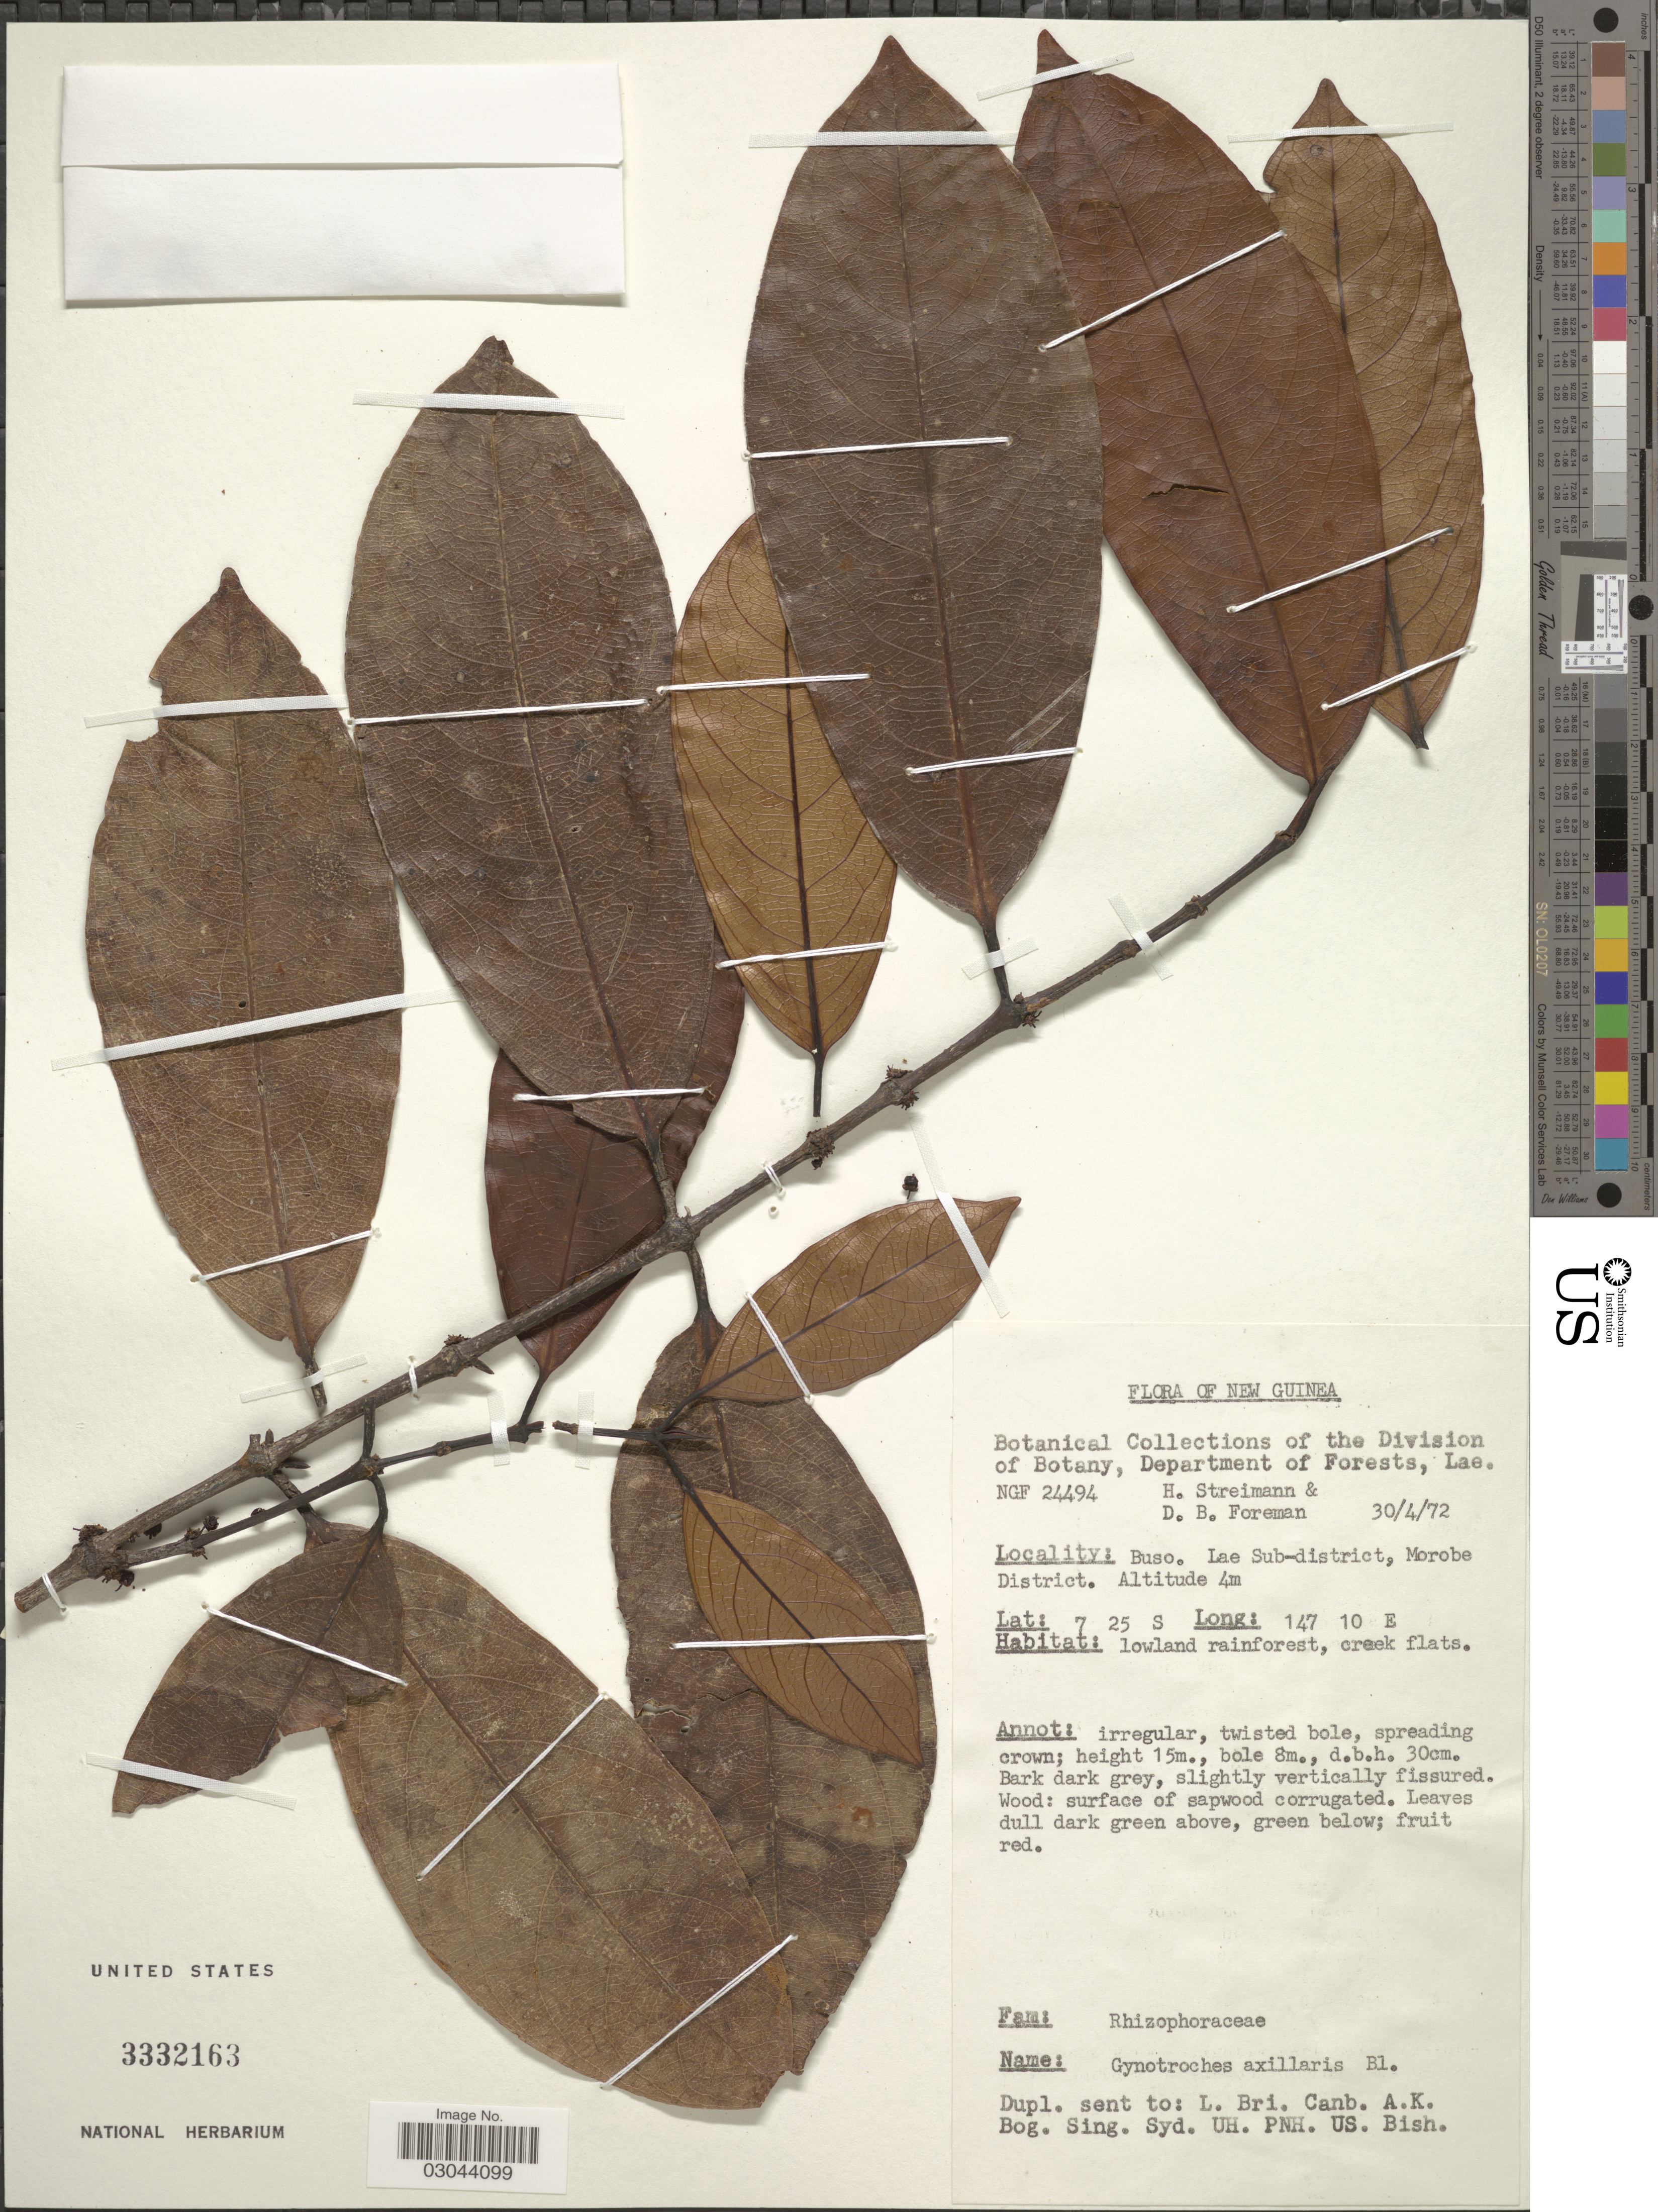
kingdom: Plantae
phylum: Tracheophyta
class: Magnoliopsida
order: Malpighiales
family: Rhizophoraceae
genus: Gynotroches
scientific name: Gynotroches axillaris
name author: Blume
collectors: H. Streimann & D. Foreman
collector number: NGF24494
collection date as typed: Transcribed d/m/y: 30/4/72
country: Papua New Guinea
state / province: Morobe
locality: New Guinea. Buso. Lae Sub-district, Morobe District.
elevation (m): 4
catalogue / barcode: US 3332163